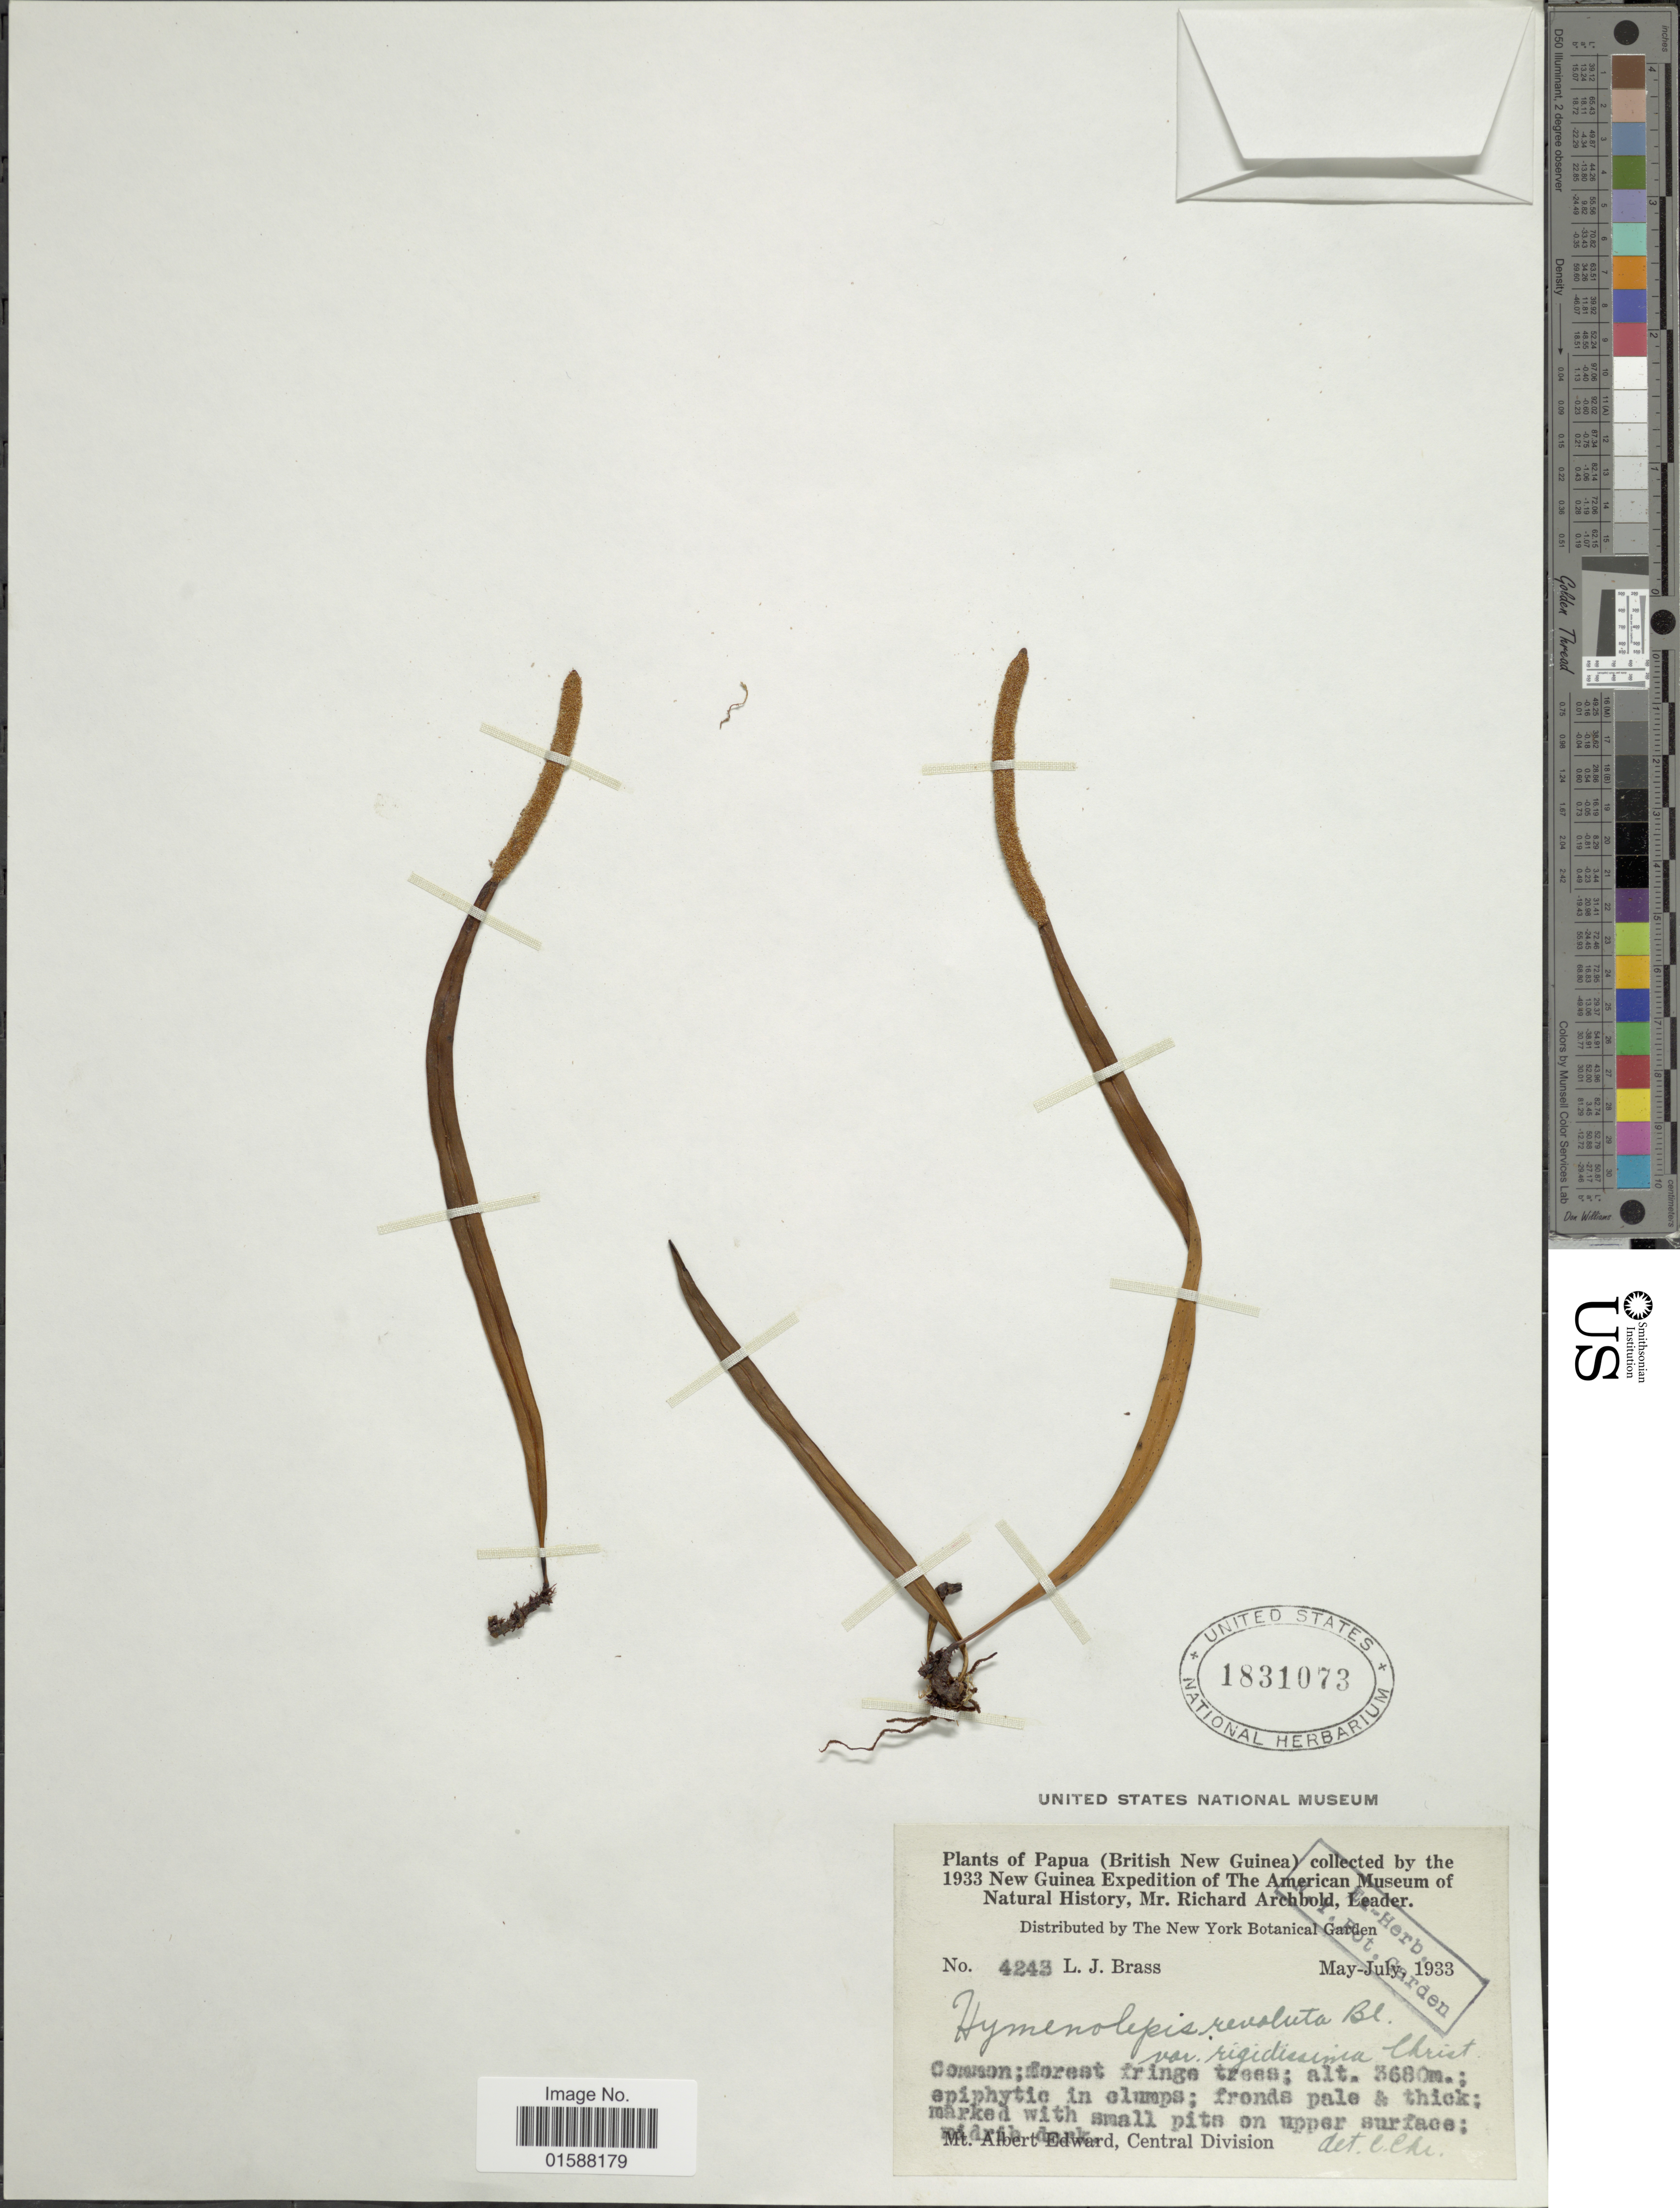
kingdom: Plantae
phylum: Tracheophyta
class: Polypodiopsida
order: Polypodiales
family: Polypodiaceae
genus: Lepisorus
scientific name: Lepisorus mucronatus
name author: (Fée) Li S. Wang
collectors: L. J. Brass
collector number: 4243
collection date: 1933-05/1933-07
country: Papua New Guinea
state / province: Central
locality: Papua (British New Guinea). New Guinea.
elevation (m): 3680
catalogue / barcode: US 1831073